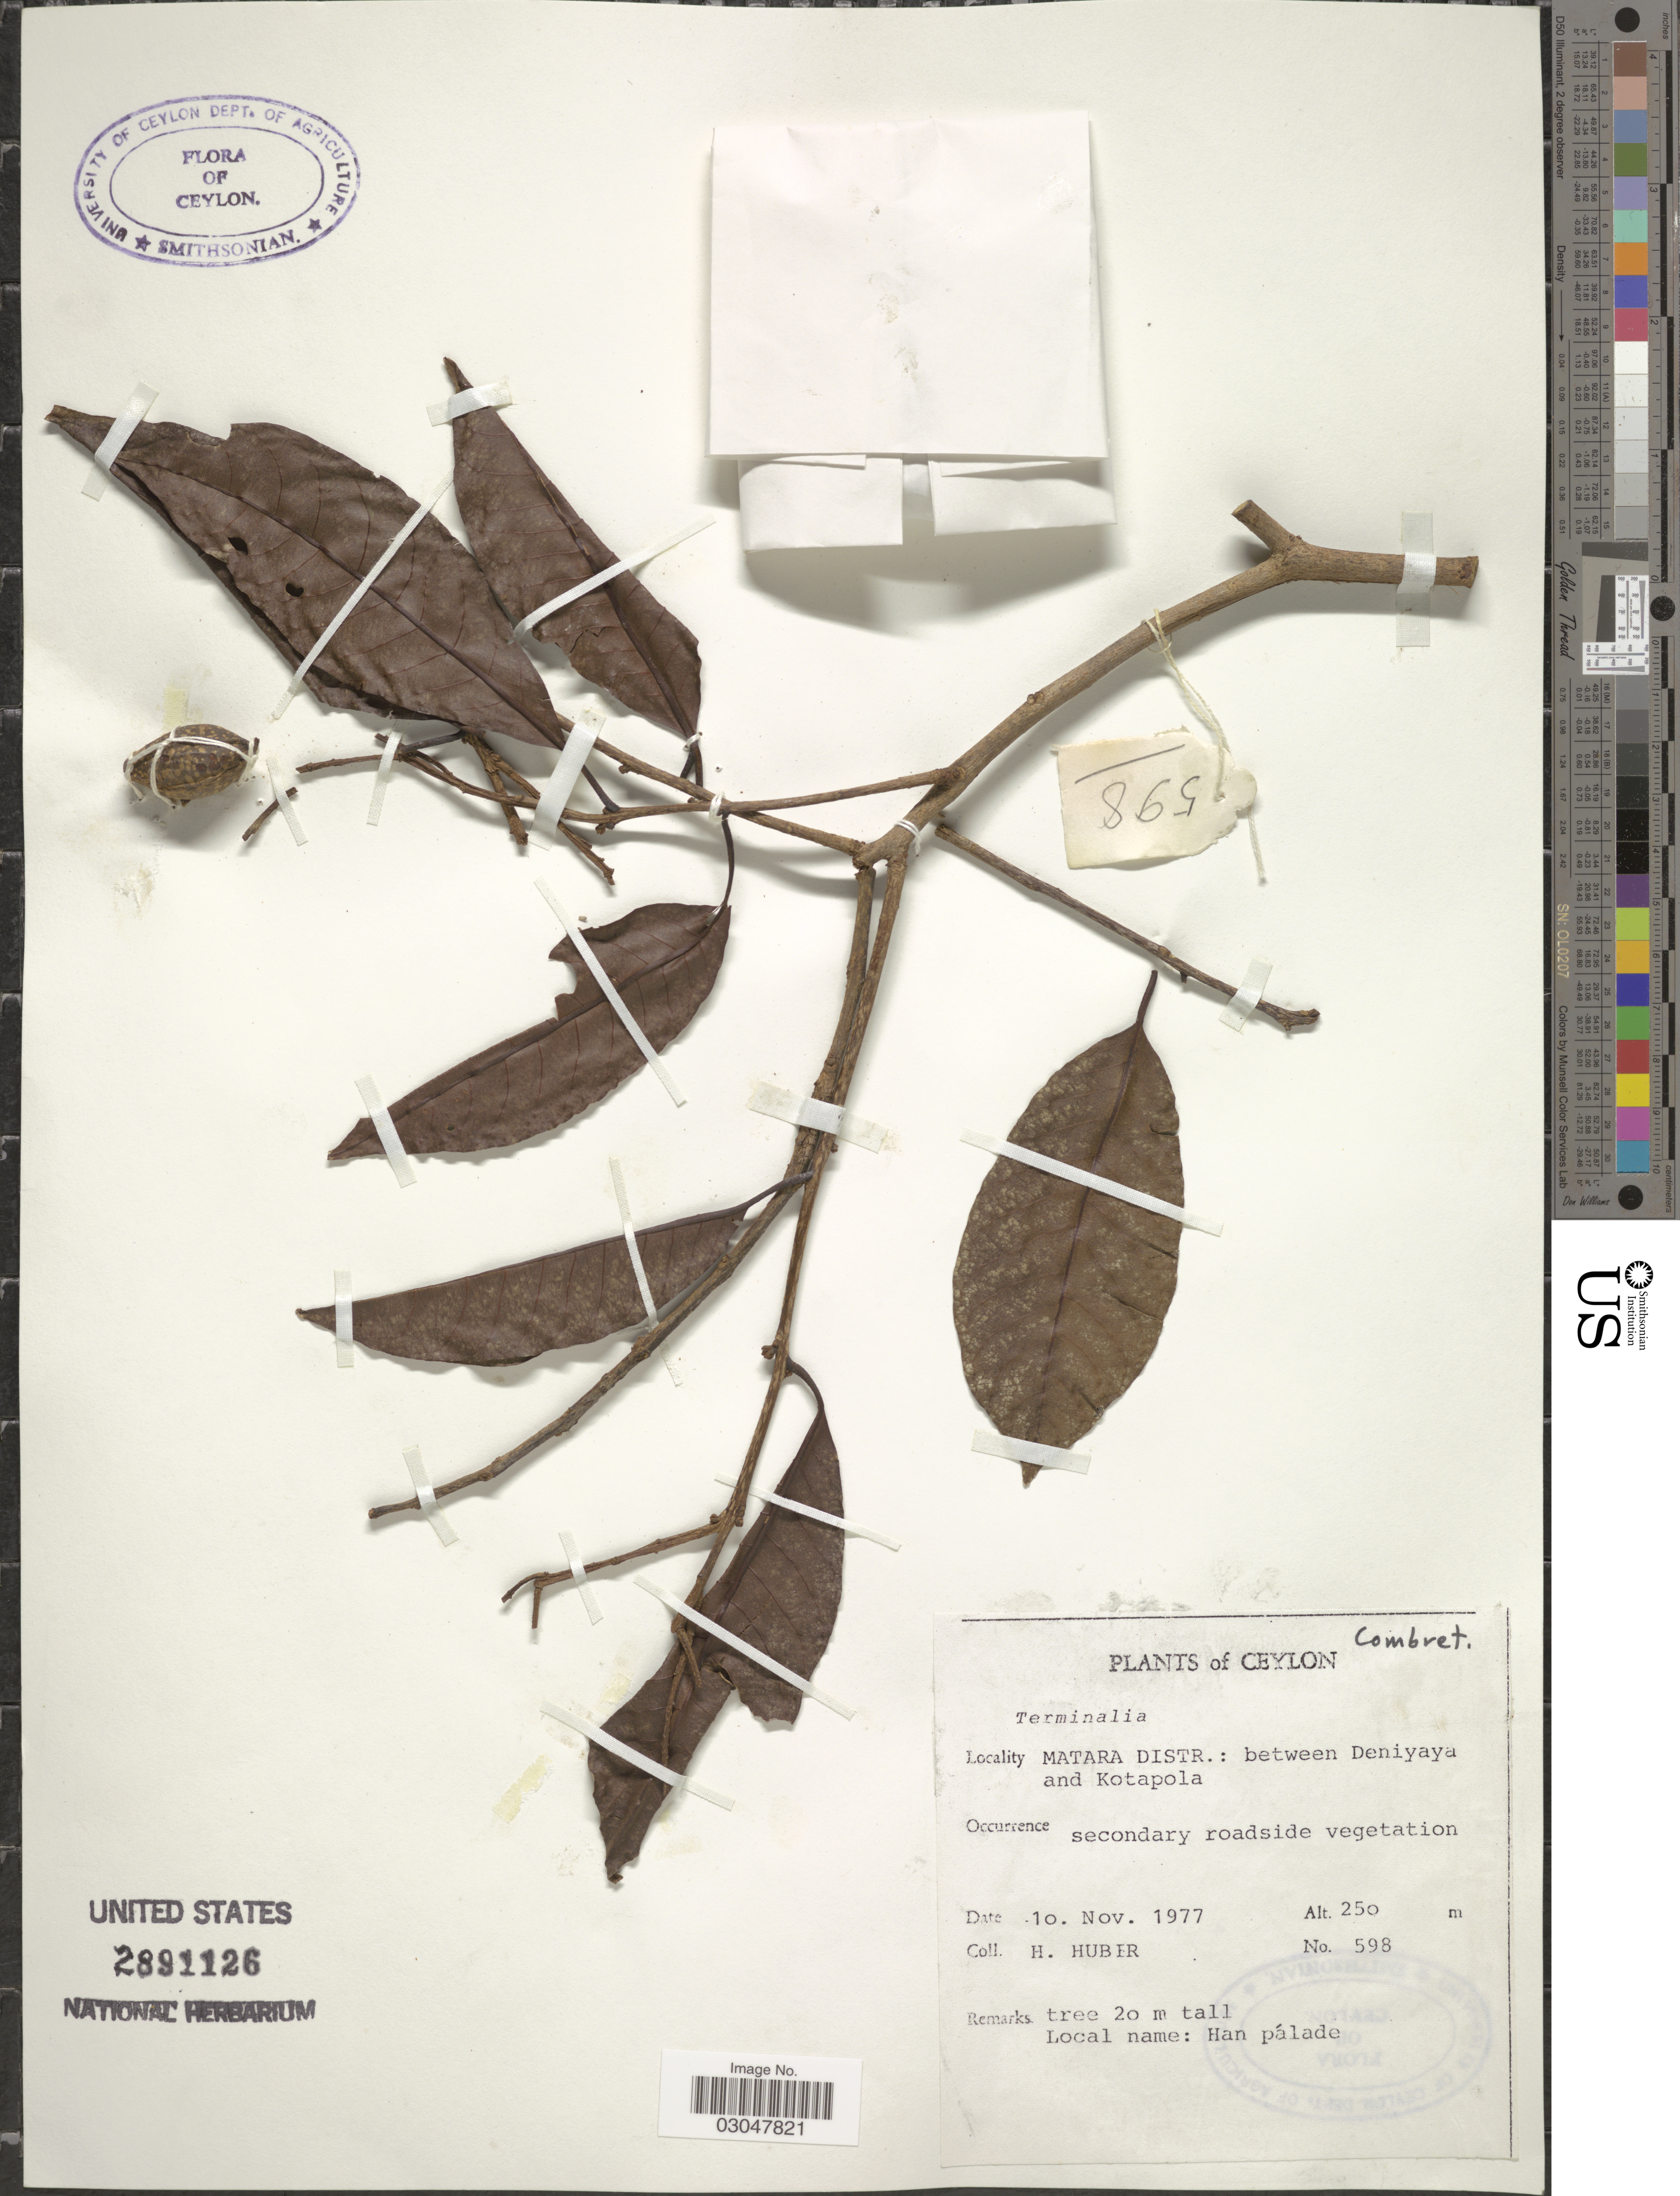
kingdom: Plantae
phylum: Tracheophyta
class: Magnoliopsida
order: Myrtales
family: Combretaceae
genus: Terminalia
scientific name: Terminalia sp.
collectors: H. Huber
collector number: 598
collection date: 1977-11-10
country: Sri Lanka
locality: Ceylon. Matara Distr.: between Deniyaya and Kotapola.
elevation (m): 250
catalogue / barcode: US 2891126